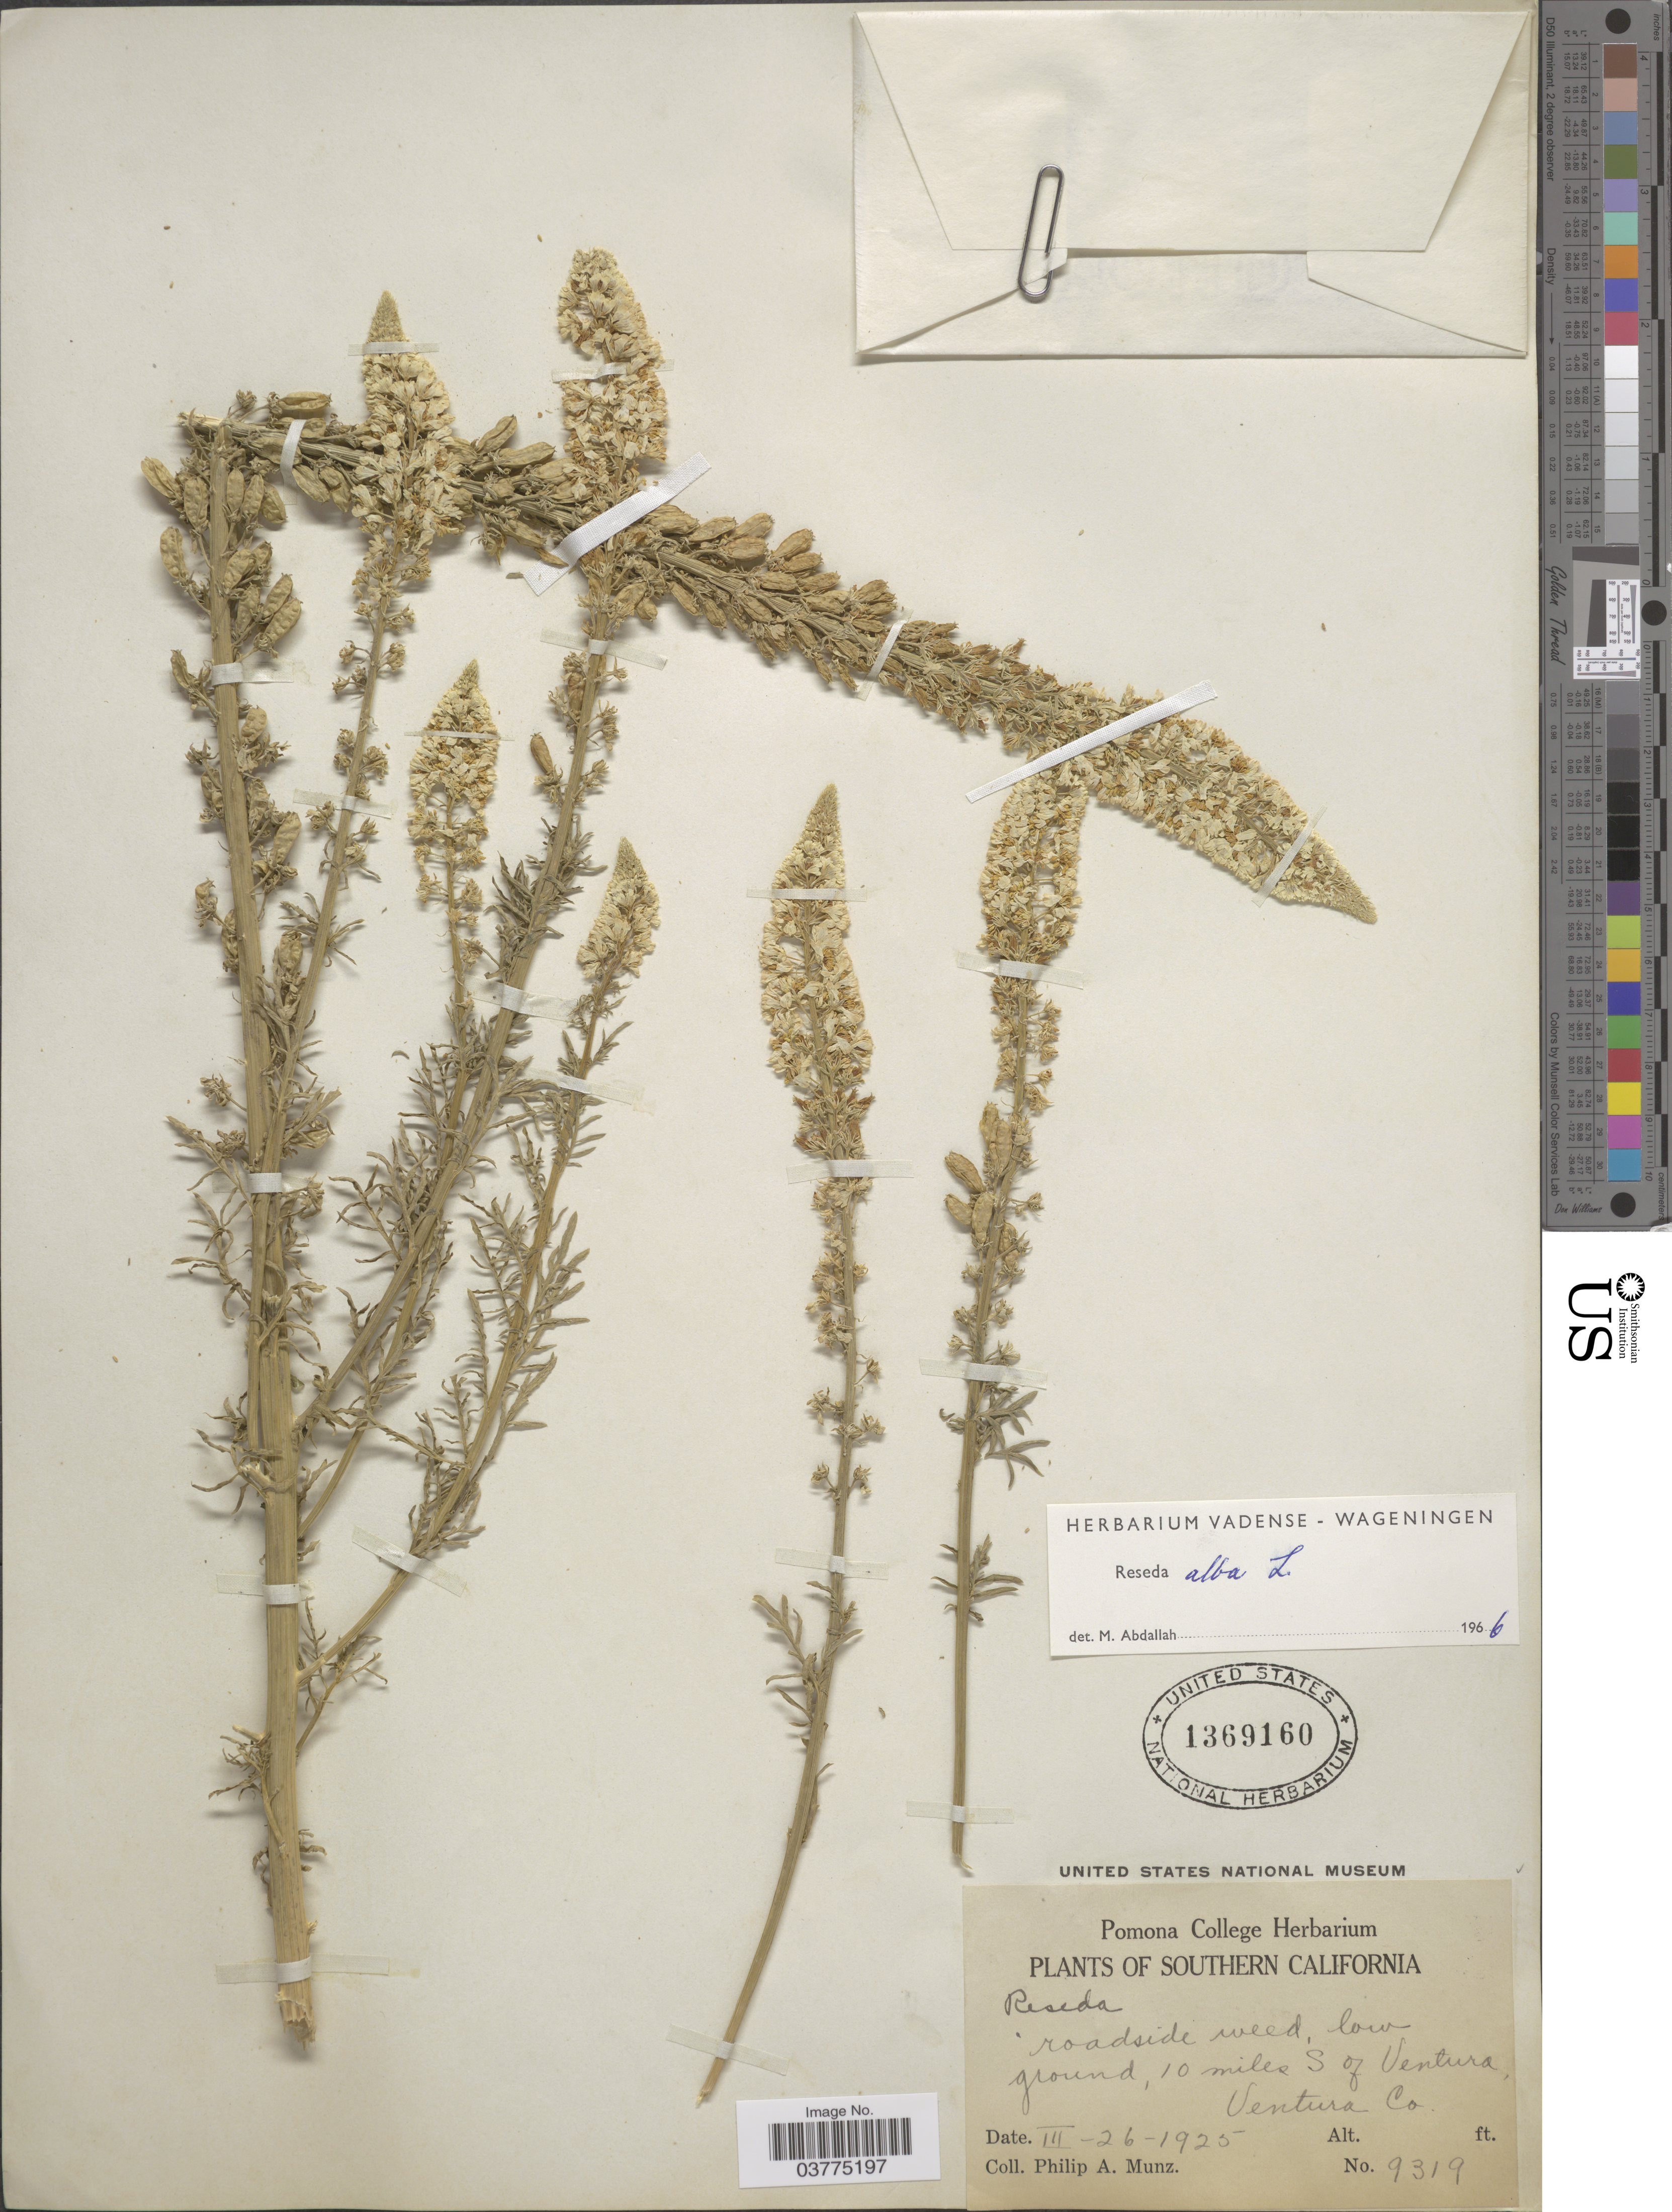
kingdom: Plantae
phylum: Tracheophyta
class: Magnoliopsida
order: Brassicales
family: Resedaceae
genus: Reseda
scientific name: Reseda alba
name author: L.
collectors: P. A. Munz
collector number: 9319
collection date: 1925-03-26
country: United States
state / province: California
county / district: Ventura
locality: Southern California. Low ground, 10 miles S of Ventura, Ventura Co.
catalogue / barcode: US 1369160